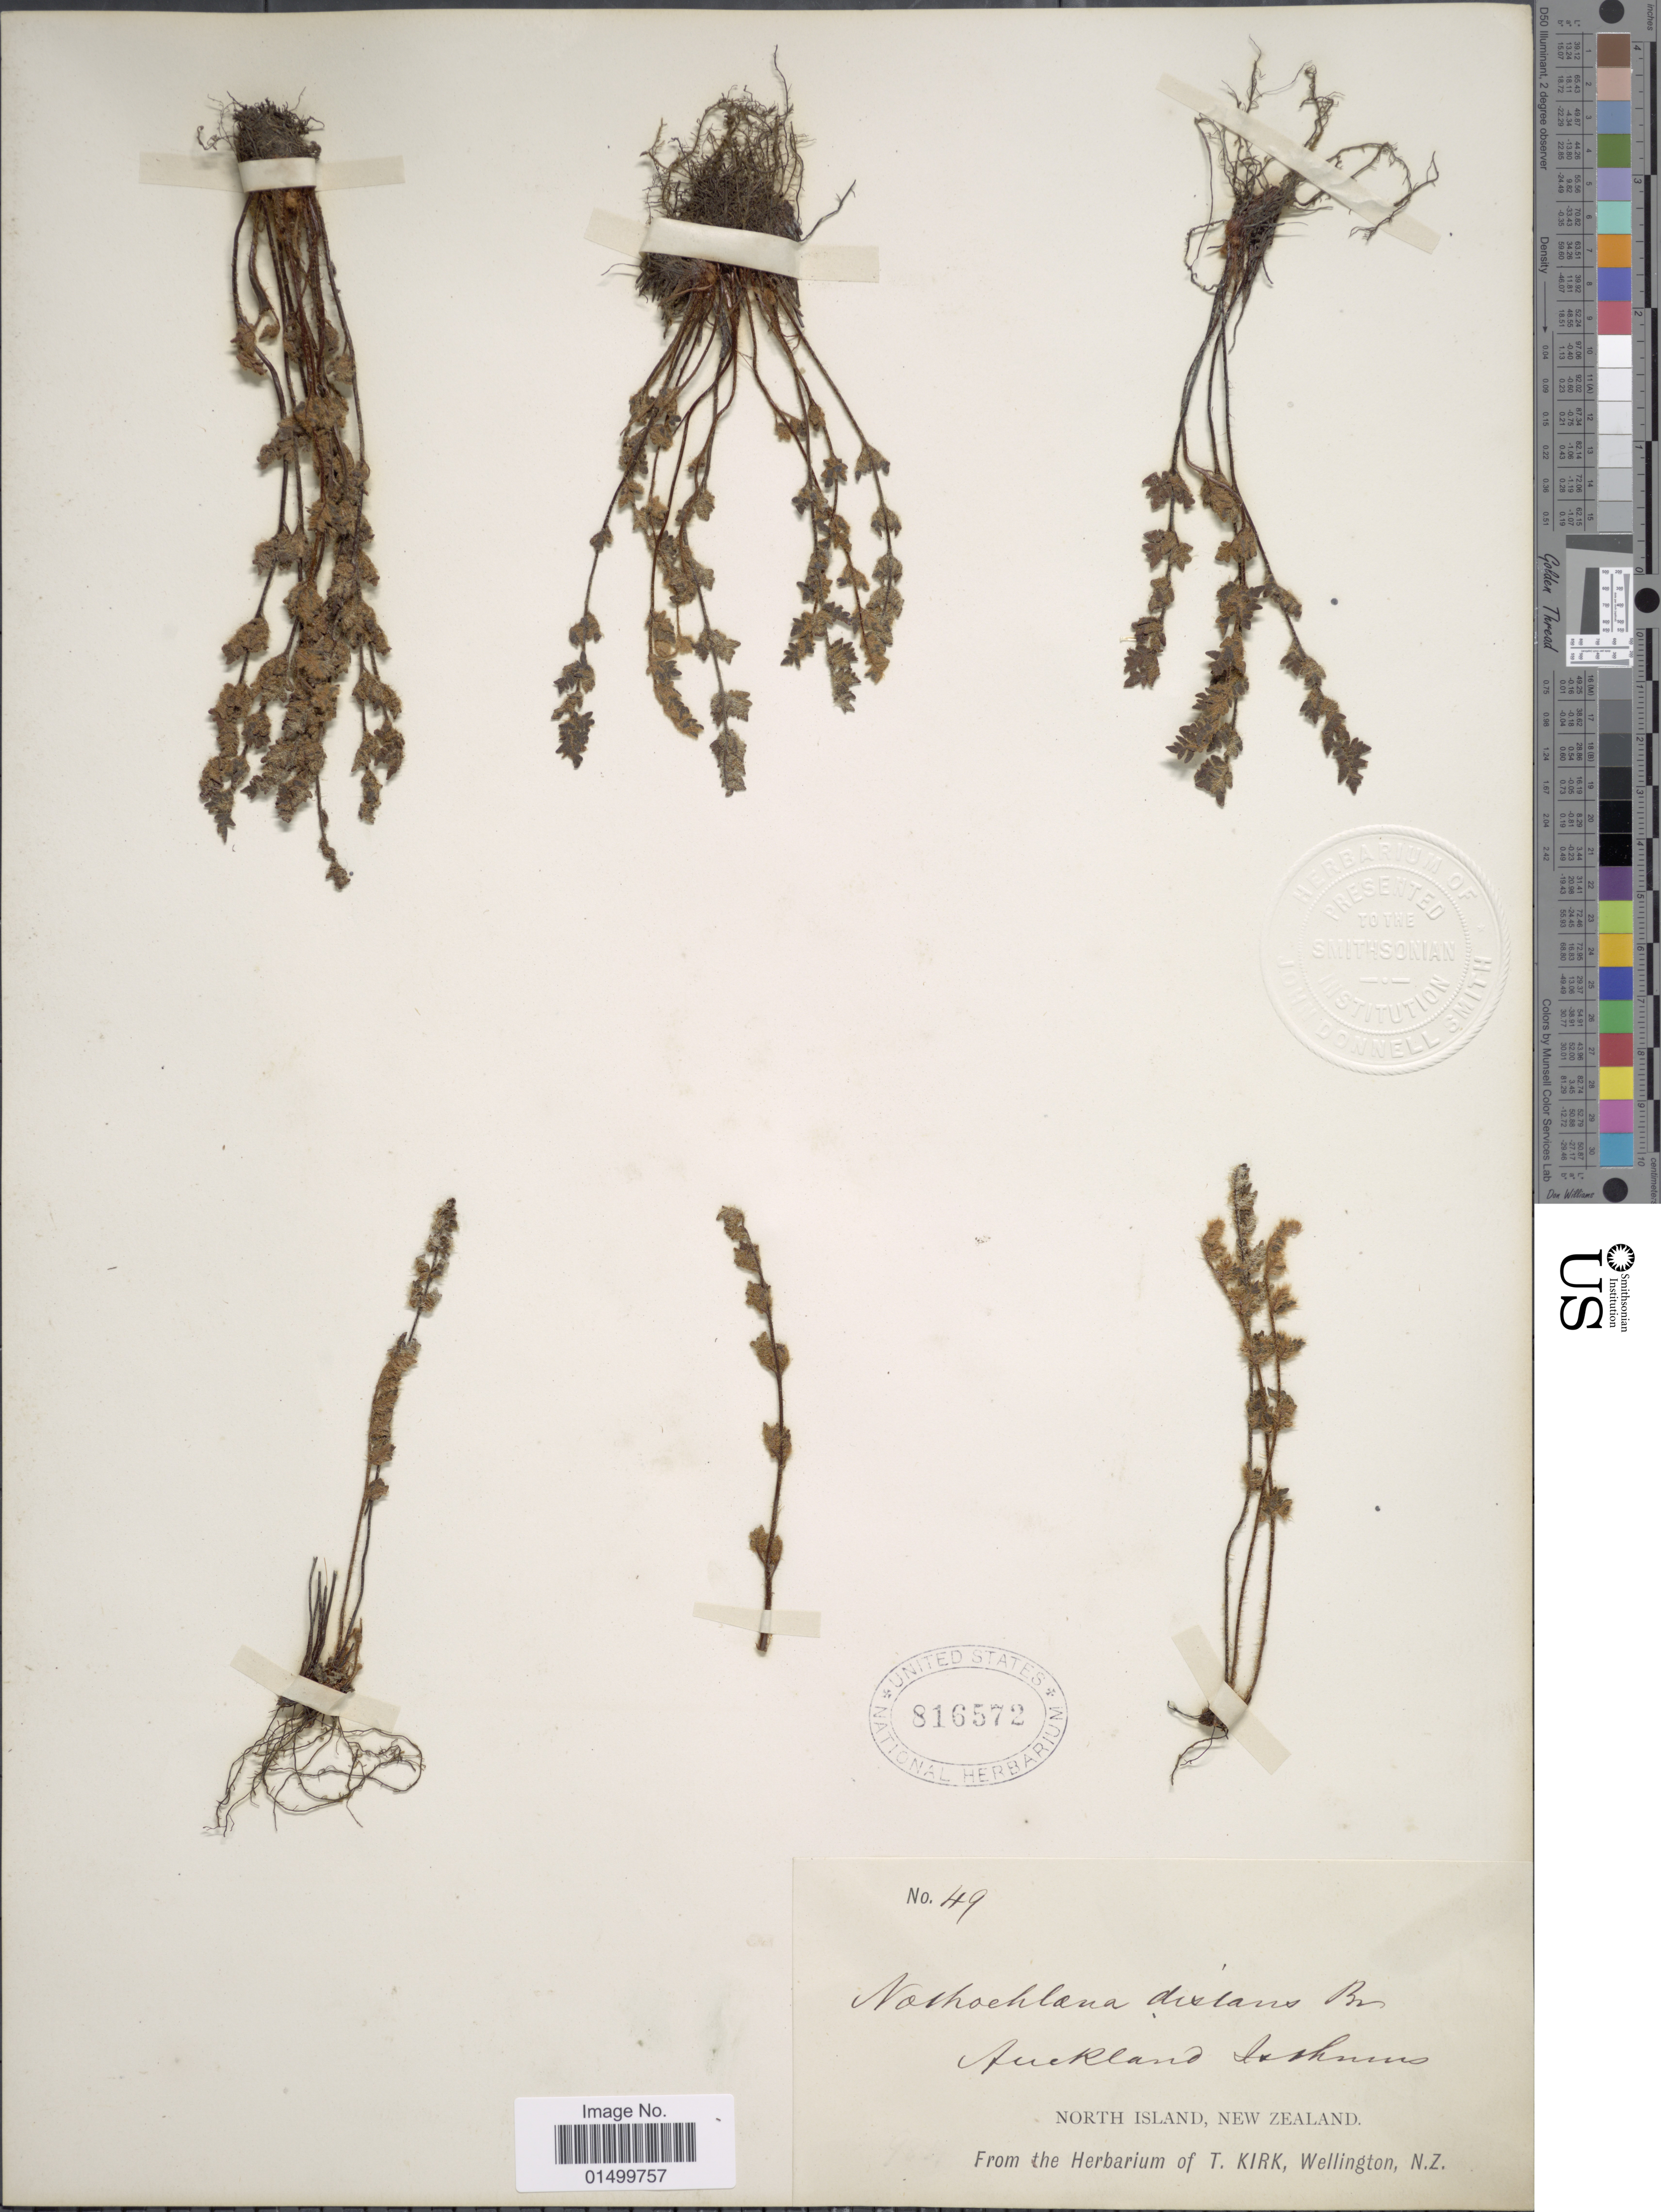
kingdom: Plantae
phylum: Tracheophyta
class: Polypodiopsida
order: Polypodiales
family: Pteridaceae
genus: Cheilanthes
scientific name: Cheilanthes distans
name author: Mett.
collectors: T. Kirk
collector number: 49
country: New Zealand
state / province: Auckland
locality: Ashun, North Island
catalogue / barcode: US 816572